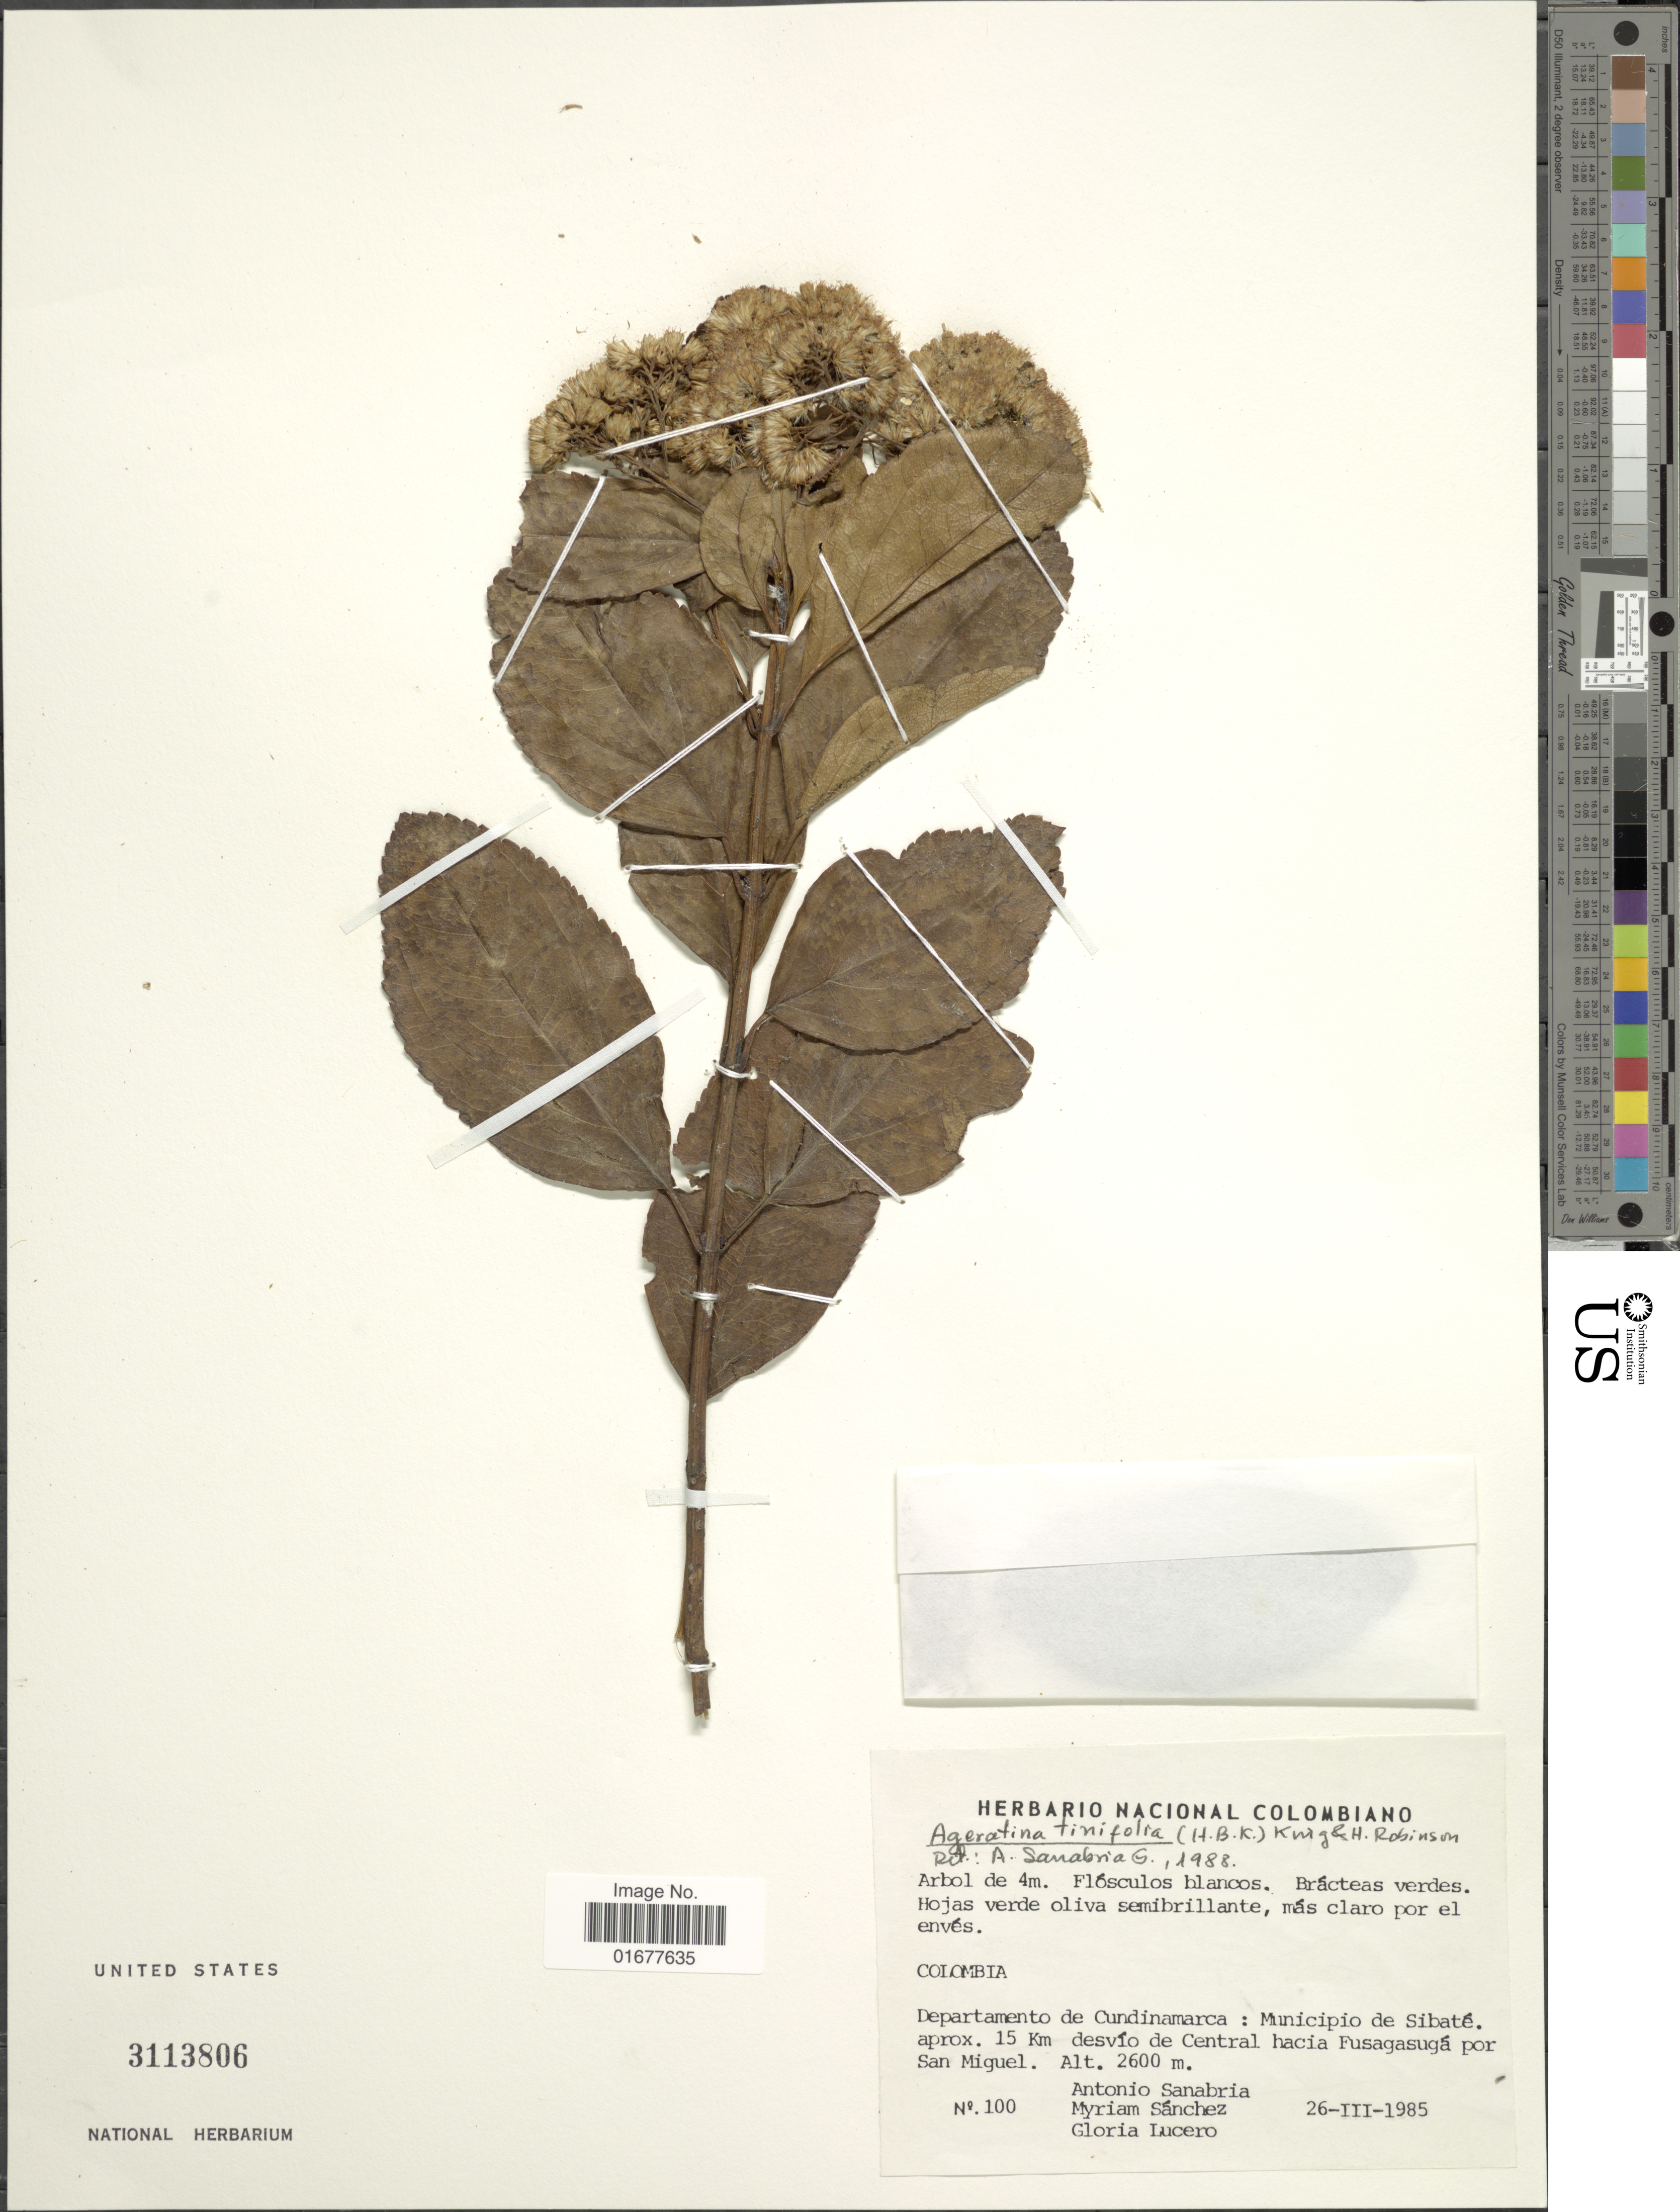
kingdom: Plantae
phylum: Tracheophyta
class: Magnoliopsida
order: Asterales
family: Asteraceae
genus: Ageratina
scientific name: Ageratina tinifolia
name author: (Kunth) R.M. King & H. Rob.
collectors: A. Sanabria G., M. Sánchez & G. Lucero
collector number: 100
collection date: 1985-03-26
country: Colombia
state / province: Cundinamarca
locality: Municipio de Sibate, aprox. 15 Km desvio de Central hacia Fusagasuga por San Miguel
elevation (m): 2600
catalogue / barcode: US 3113806